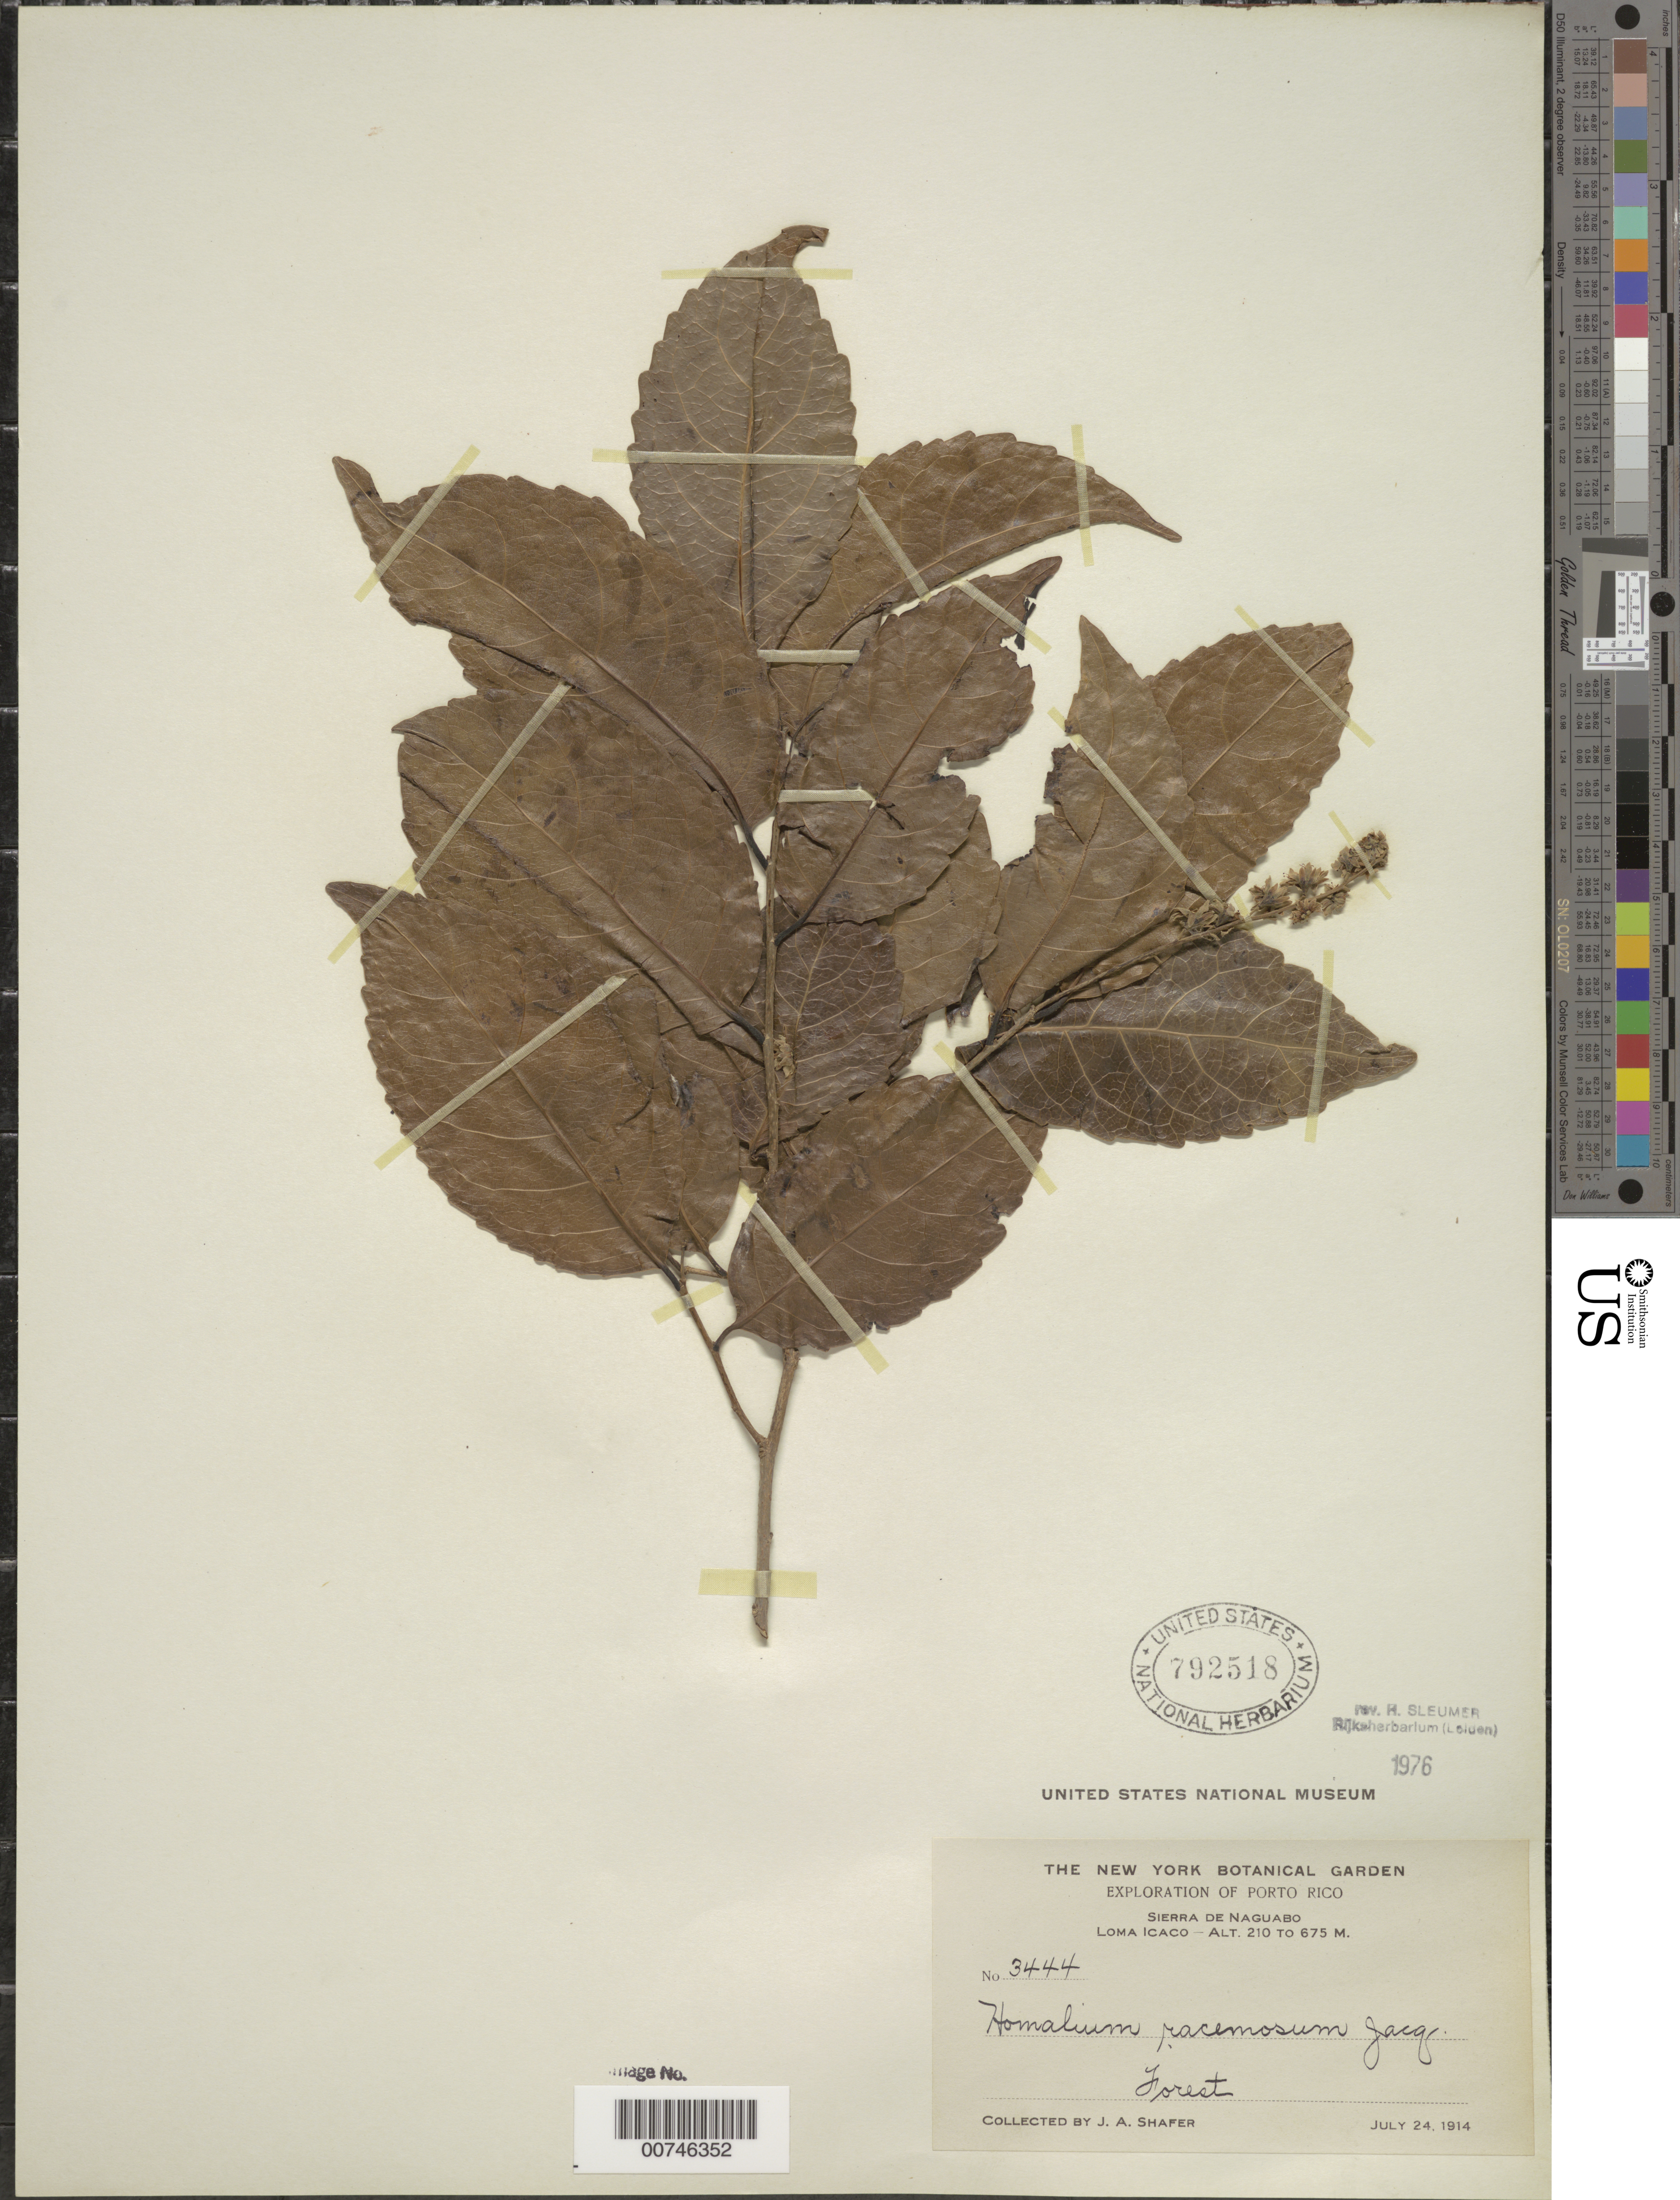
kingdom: Plantae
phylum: Tracheophyta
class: Magnoliopsida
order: Malpighiales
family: Salicaceae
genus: Homalium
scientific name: Homalium racemosum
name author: Jacq.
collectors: J. A. Shafer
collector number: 3444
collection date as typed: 24 Jul 1914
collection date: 1914-07-24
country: Puerto Rico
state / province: Naguabo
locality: Sierra de Naguabo. Loma de Icaco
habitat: Forest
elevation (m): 210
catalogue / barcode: US 792518